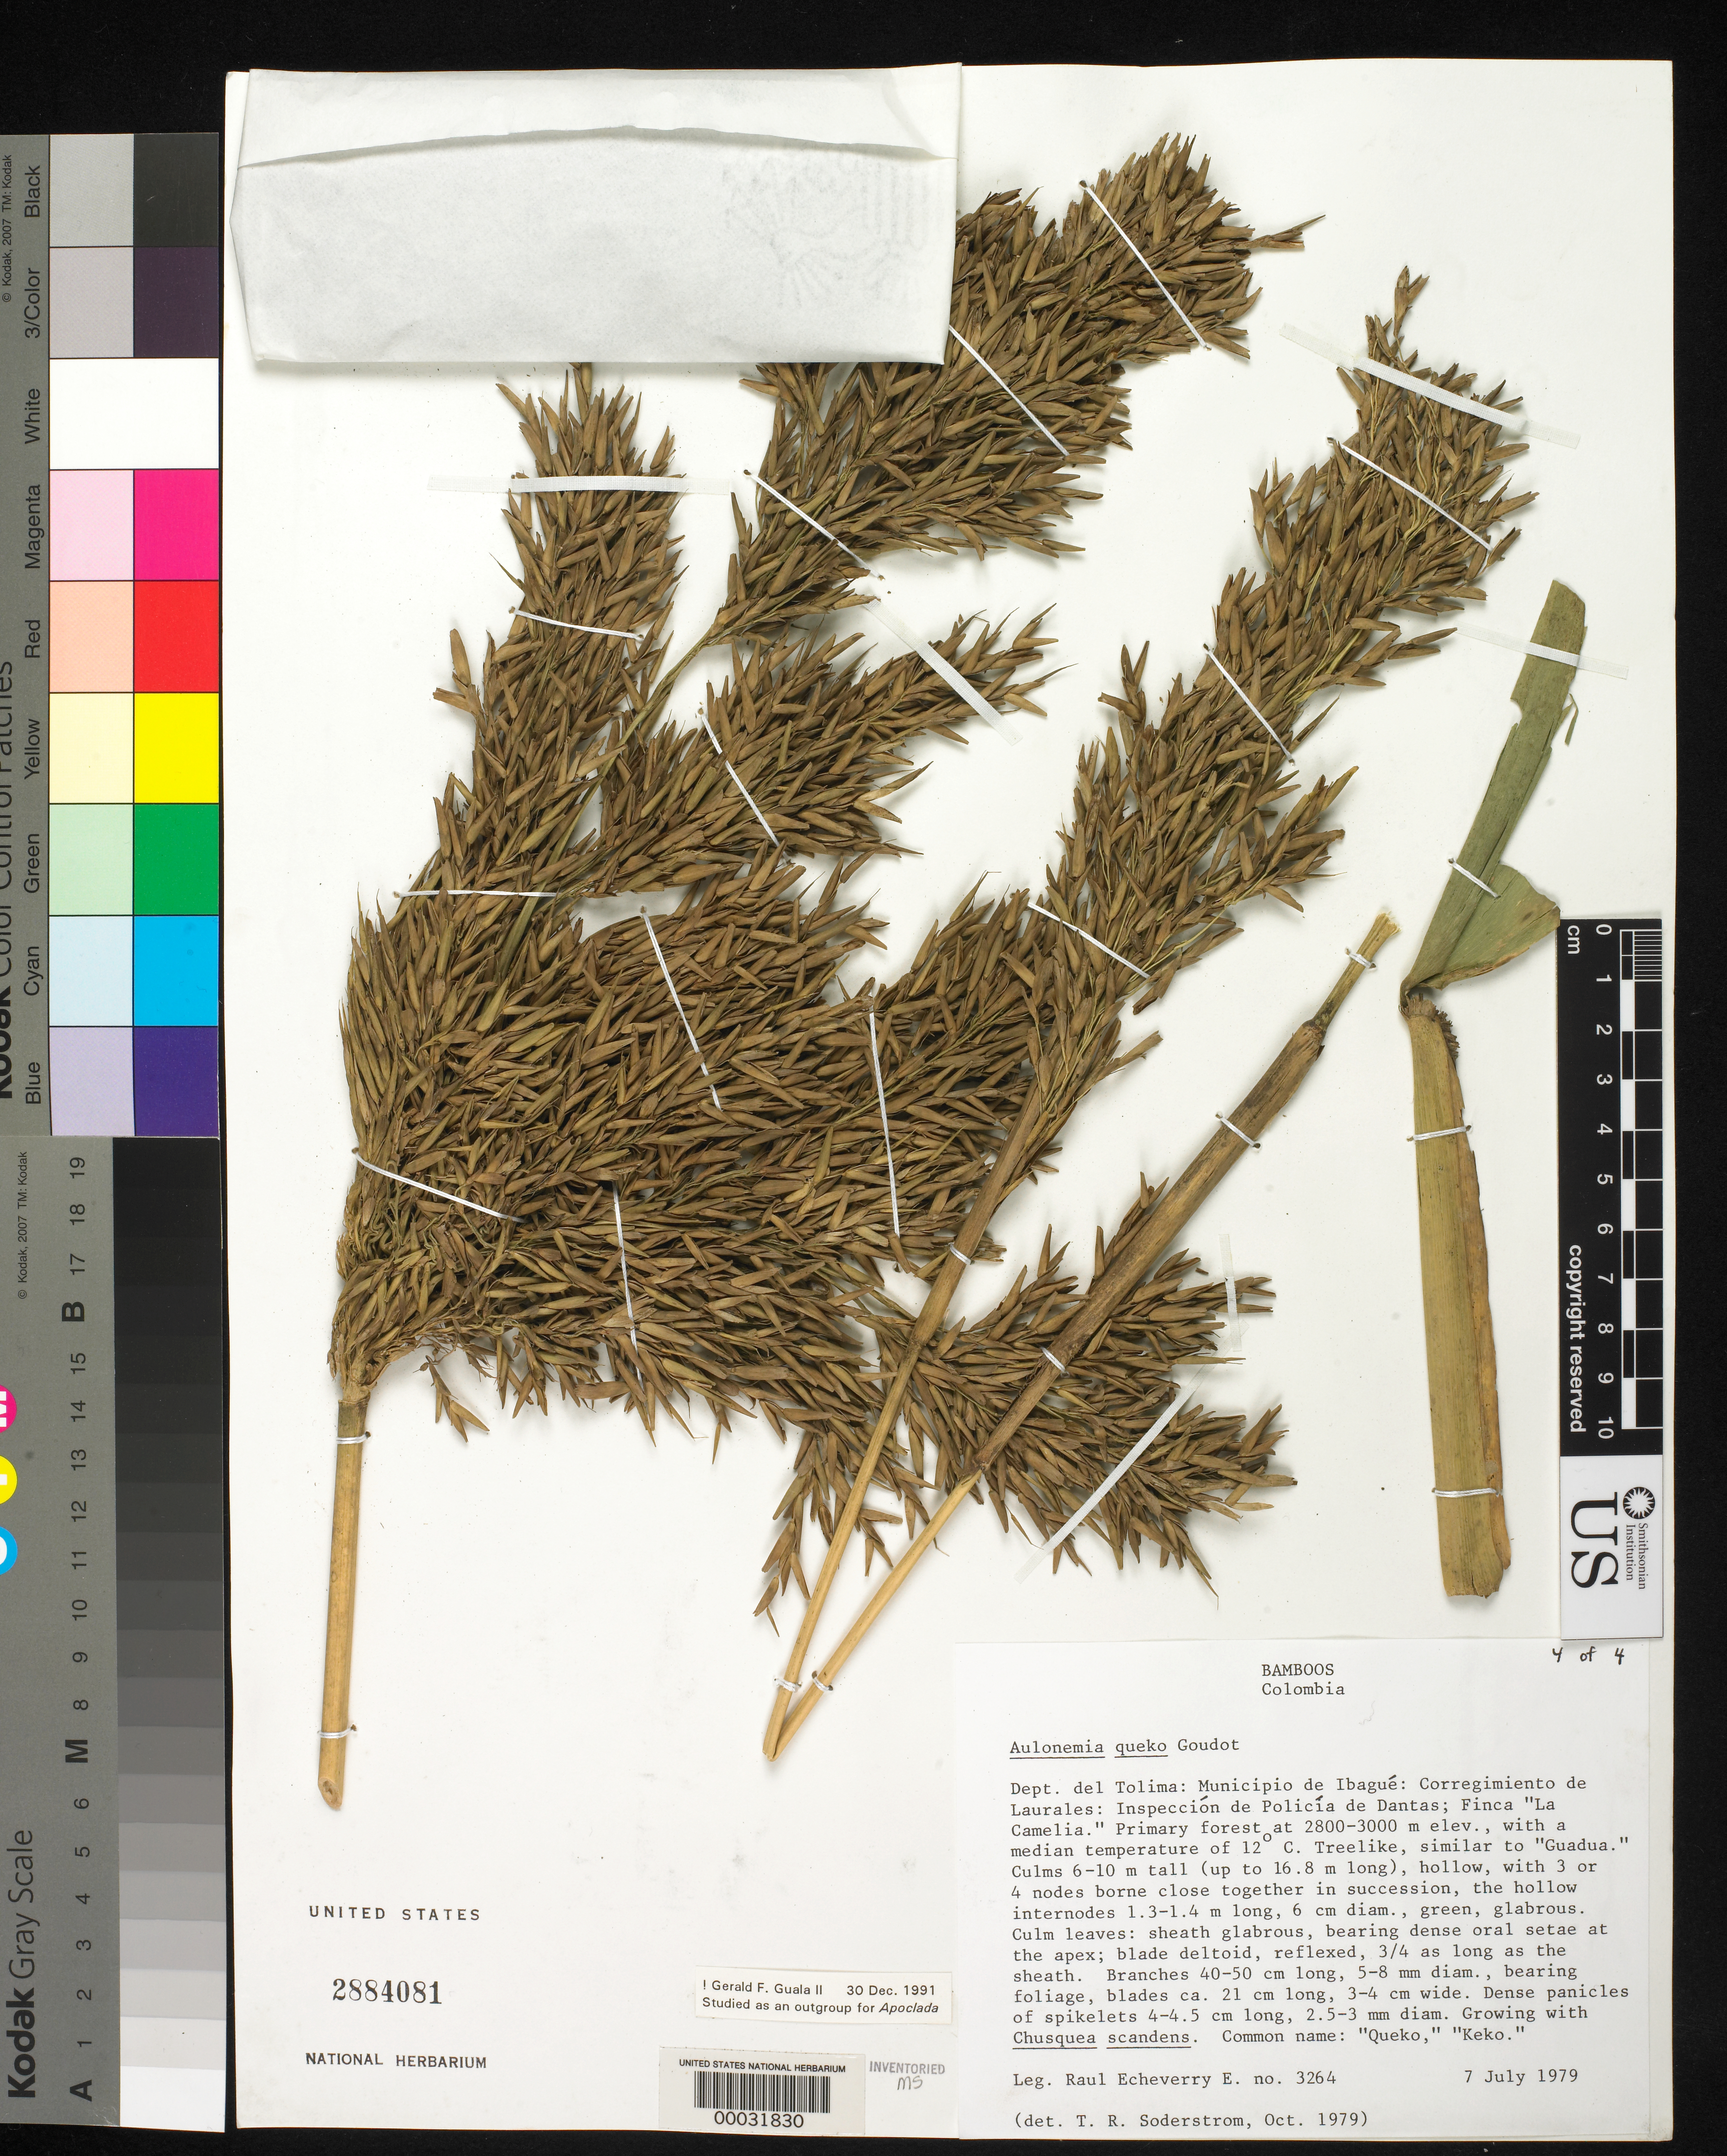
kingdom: Plantae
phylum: Tracheophyta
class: Liliopsida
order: Poales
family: Poaceae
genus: Aulonemia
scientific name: Aulonemia queko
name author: Goudot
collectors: E. Echeverry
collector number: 3264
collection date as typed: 07 Jul 1979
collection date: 1979-07-07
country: Colombia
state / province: Tolima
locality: Ibague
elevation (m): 2800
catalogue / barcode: US 2884081